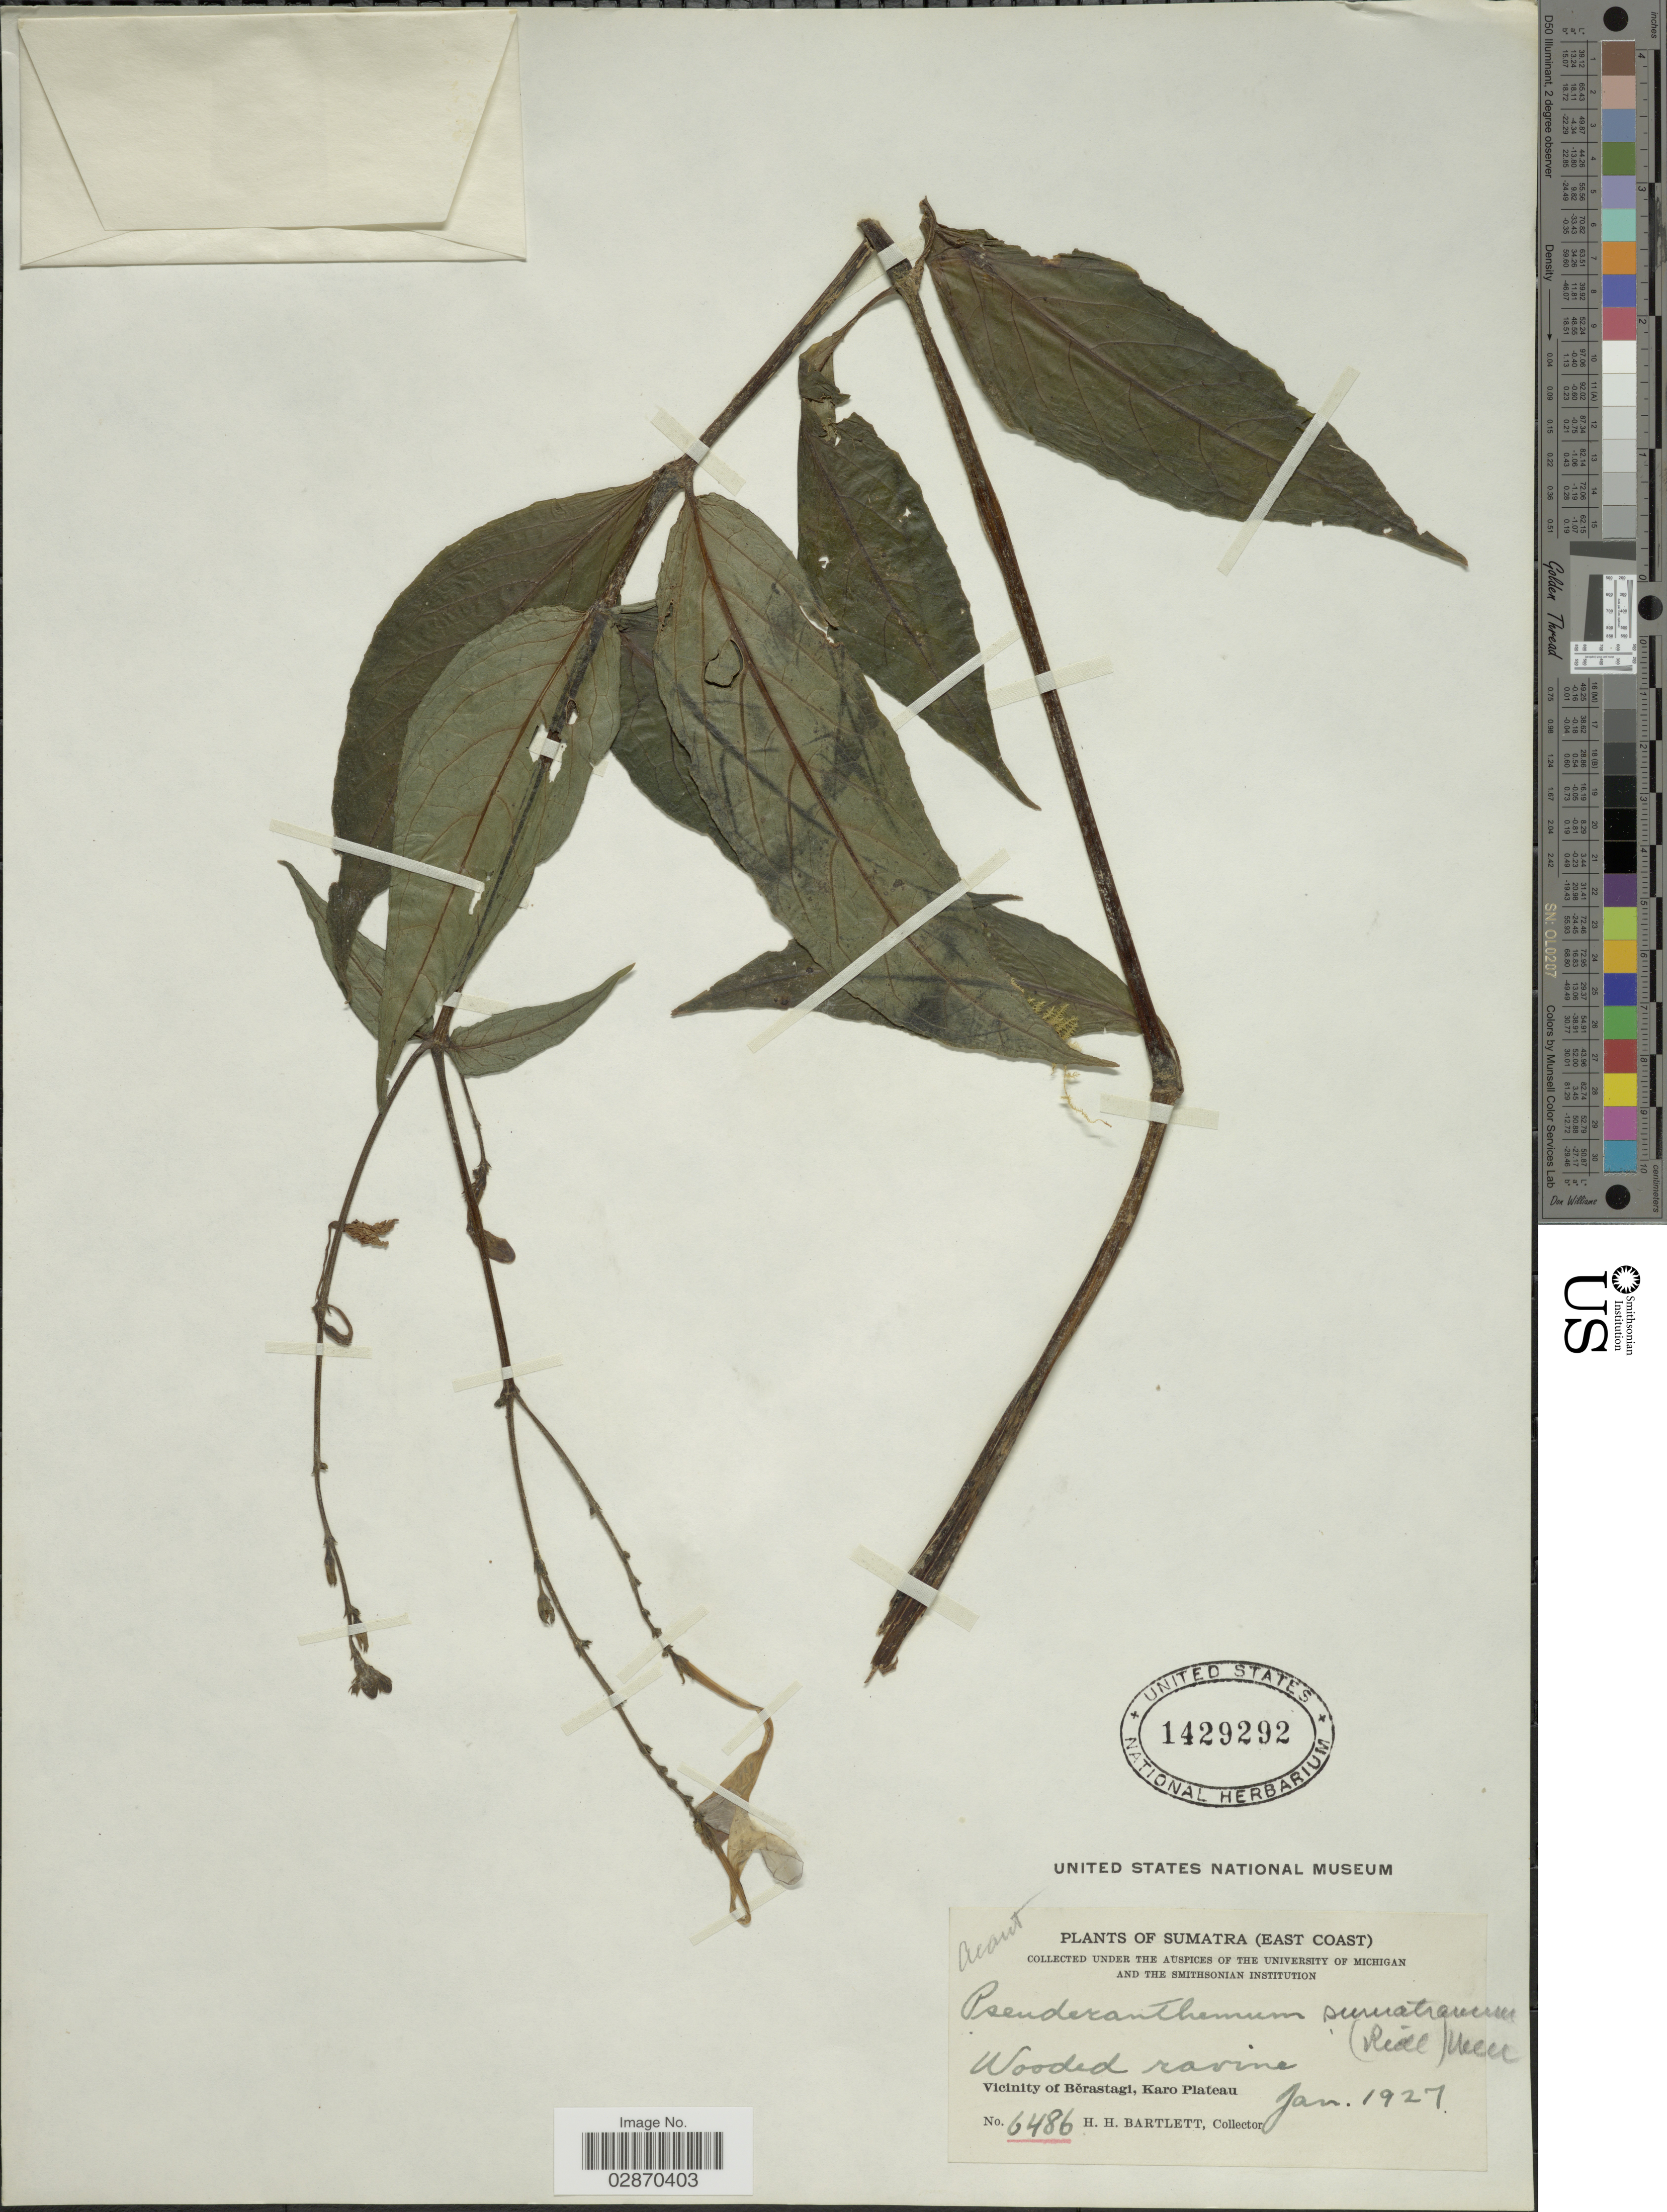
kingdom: Plantae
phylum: Tracheophyta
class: Magnoliopsida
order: Lamiales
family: Acanthaceae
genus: Pseuderanthemum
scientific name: Pseuderanthemum sumatrense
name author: (Ridl.) Merr.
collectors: H. H. Bartlett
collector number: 6486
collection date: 1927-01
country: Indonesia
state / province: Sumatra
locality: (East Coast). Vicinity of Berastagi, Karo Plateau.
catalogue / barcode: US 1429292